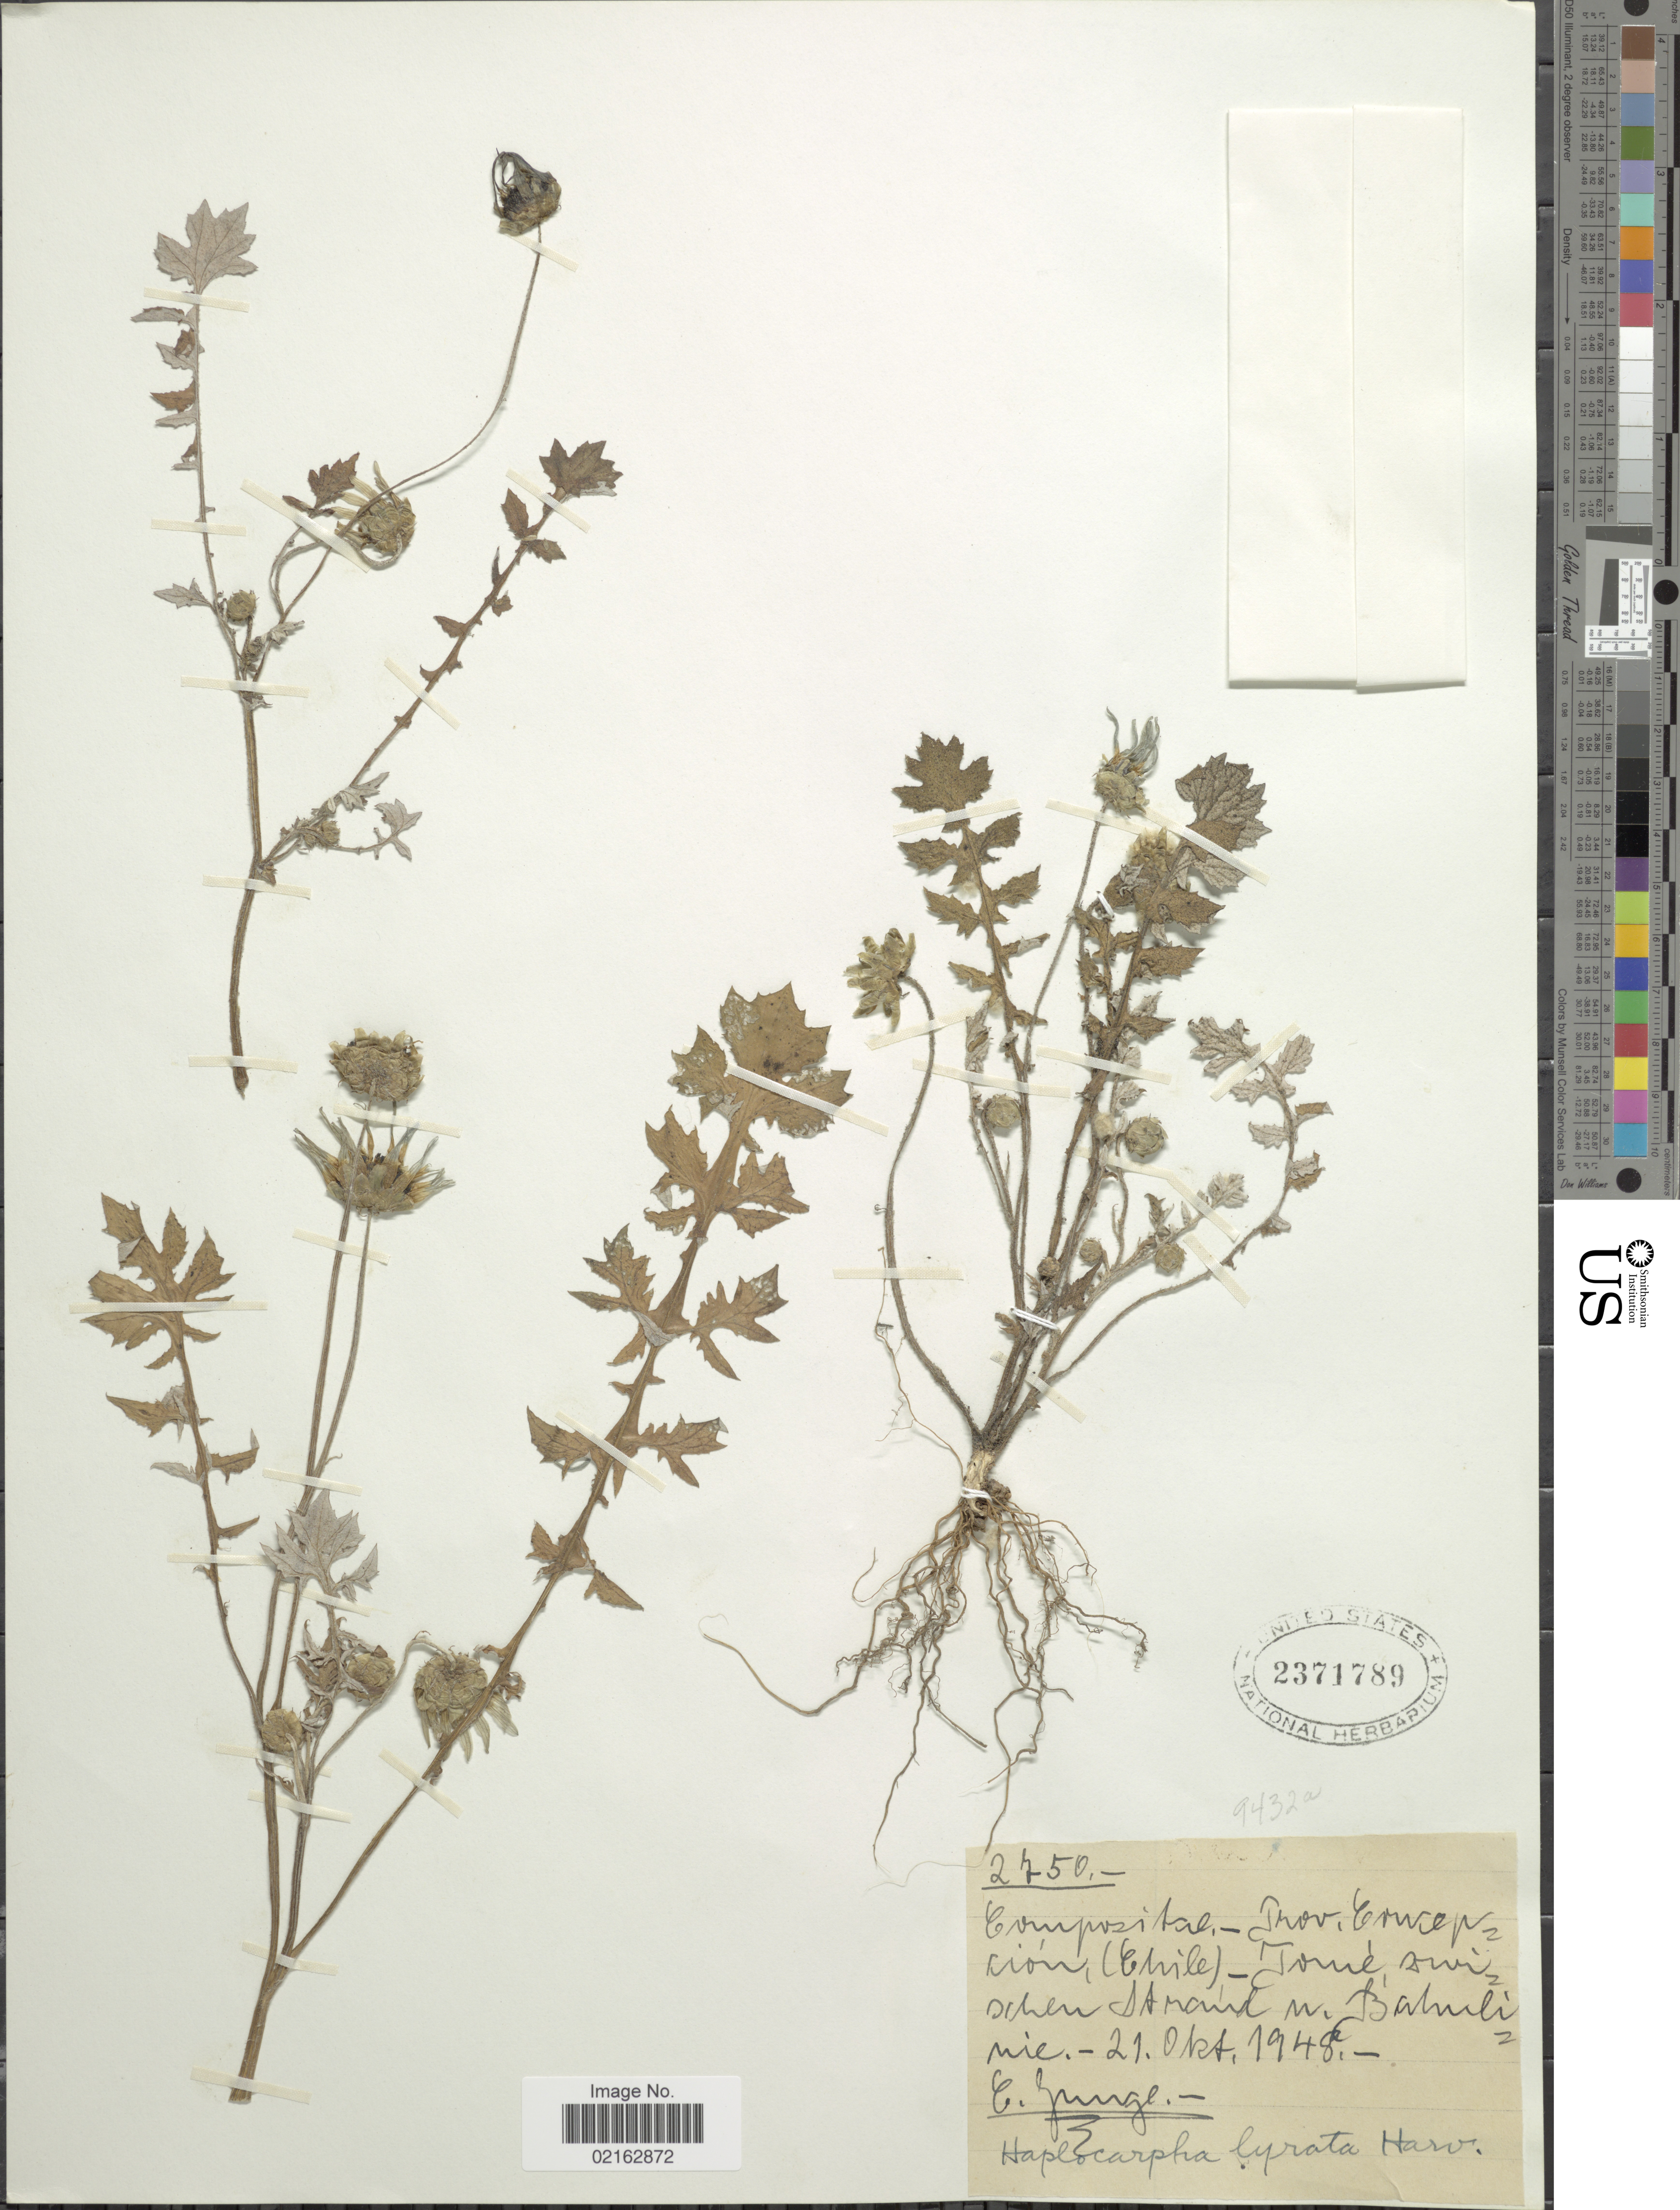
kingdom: Plantae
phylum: Tracheophyta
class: Magnoliopsida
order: Asterales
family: Asteraceae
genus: Haplocarpha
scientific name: Haplocarpha lyrata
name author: Harv.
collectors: E. Junge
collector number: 2750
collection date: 1948-10-21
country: Chile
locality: Prov. Concepción (Chile) - Tomé.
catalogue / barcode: US 2371789